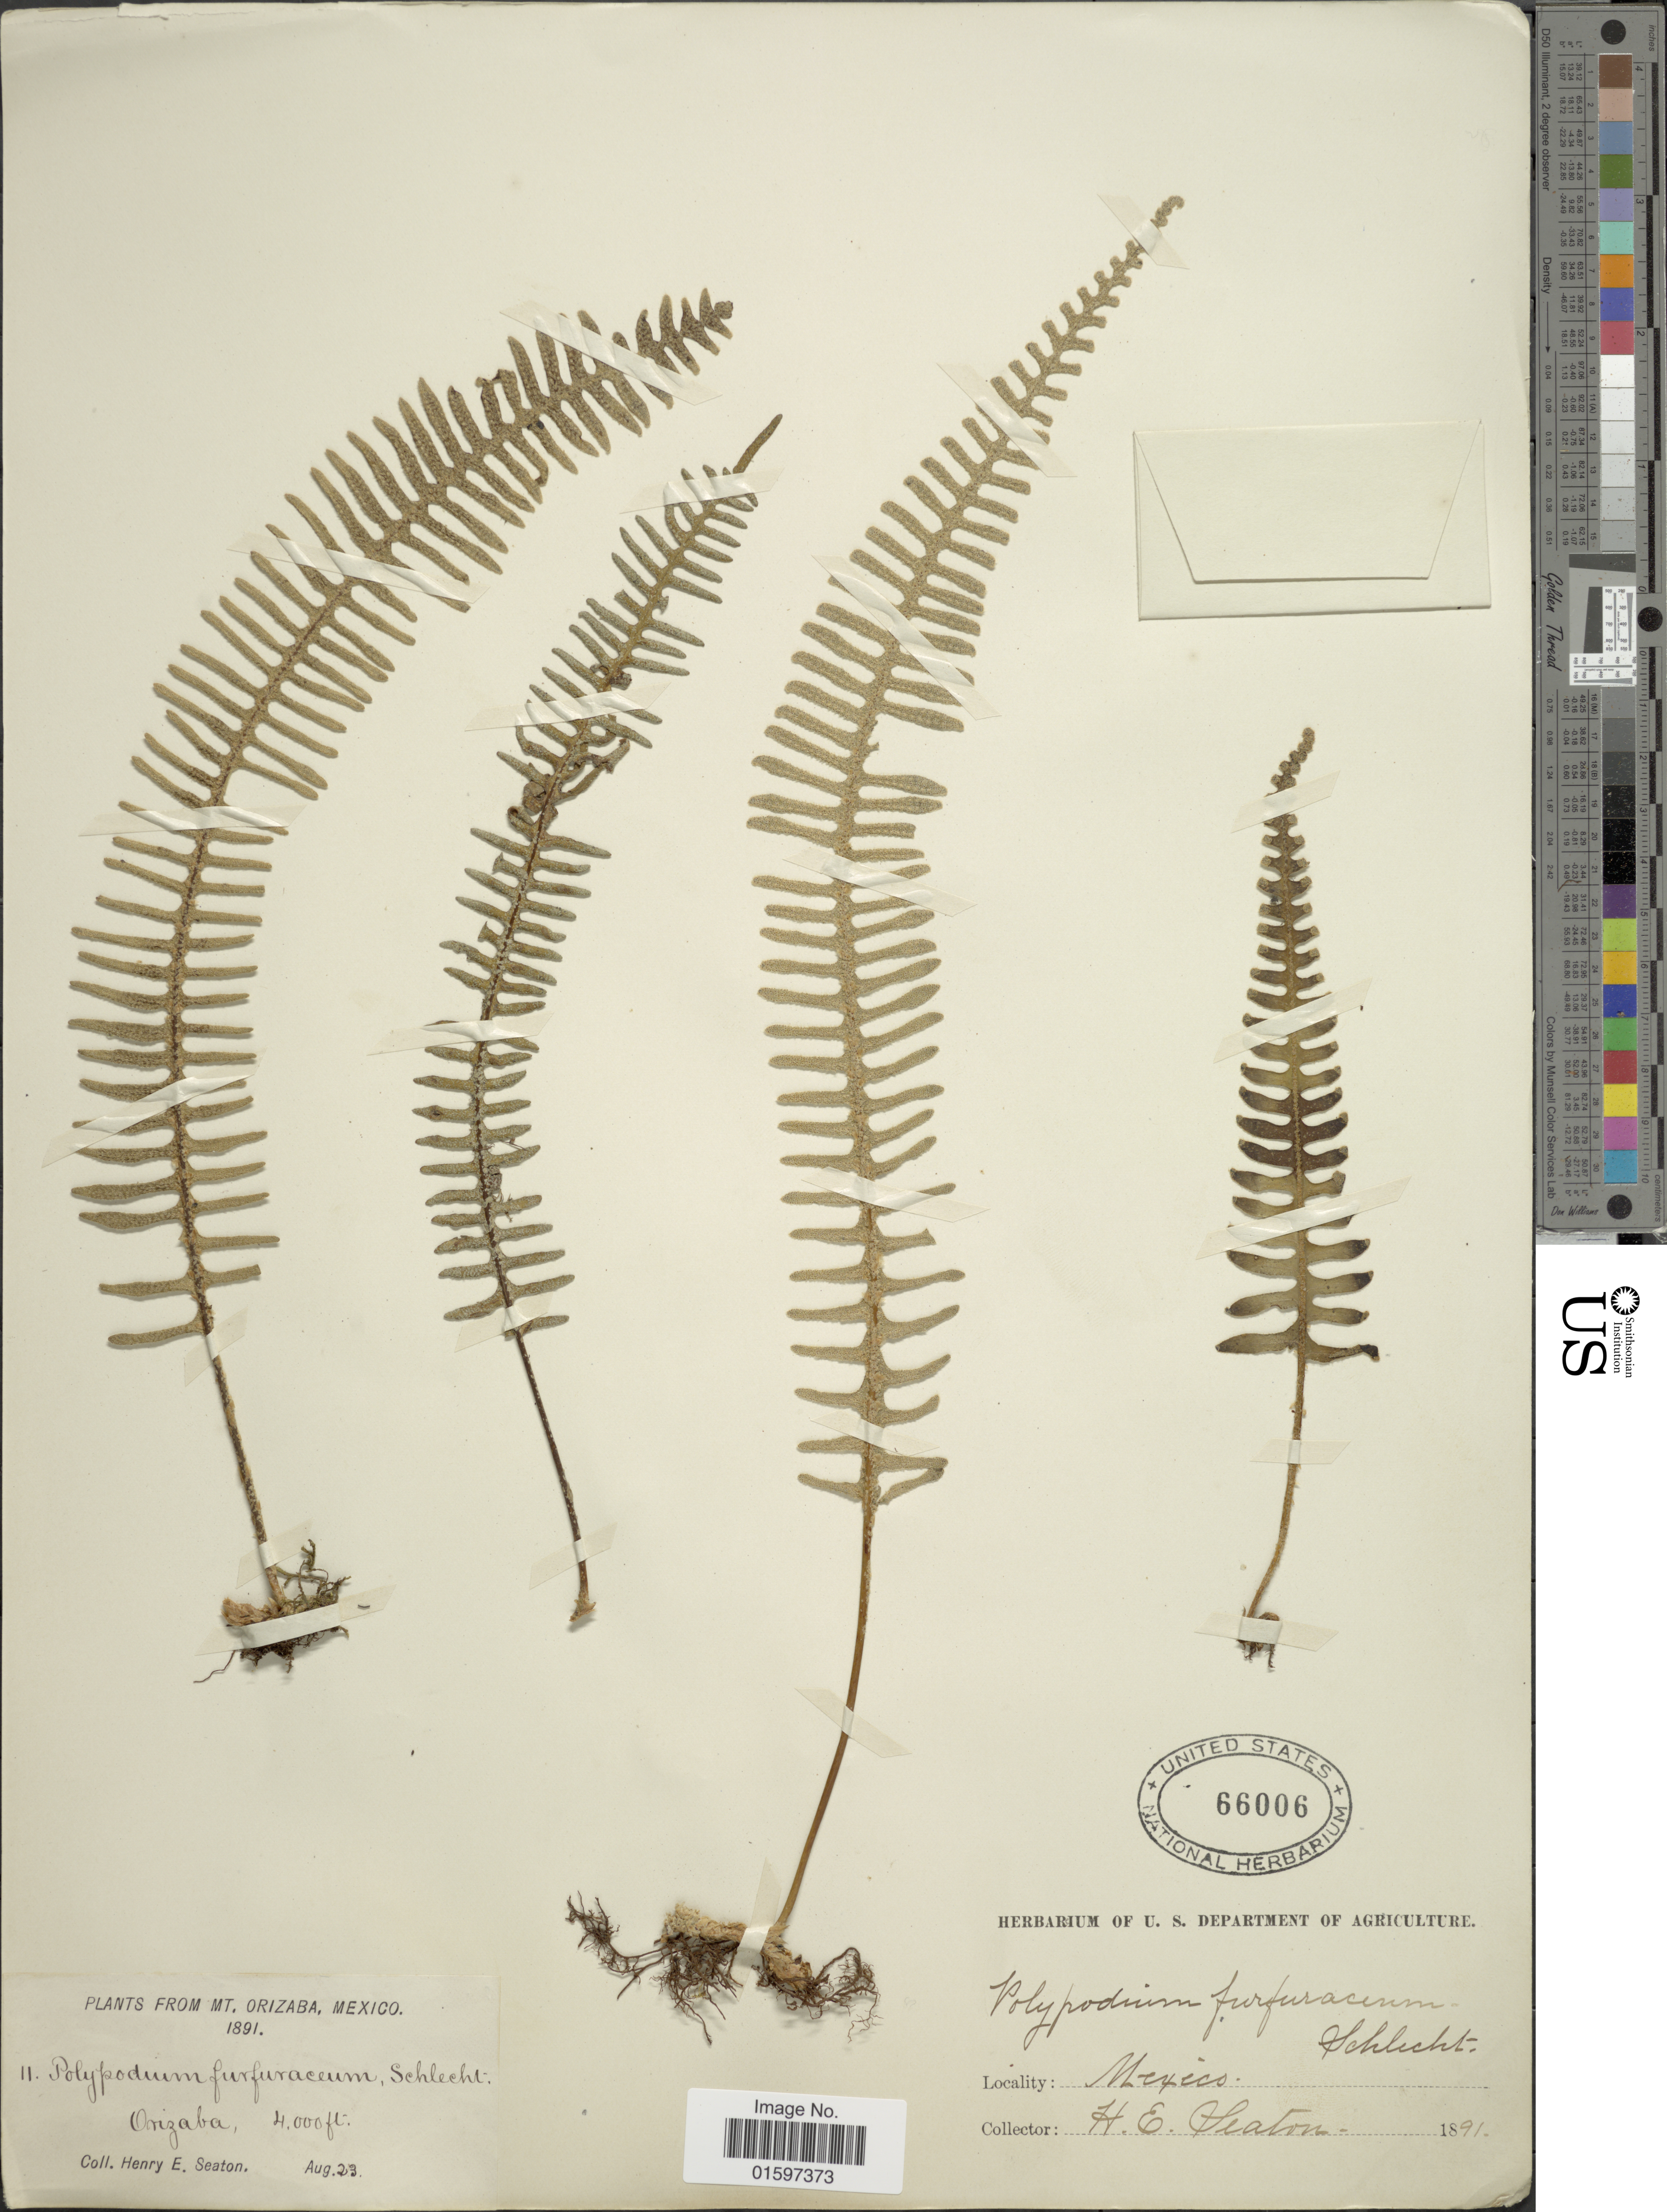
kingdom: Plantae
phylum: Tracheophyta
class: Polypodiopsida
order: Polypodiales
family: Polypodiaceae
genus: Pleopeltis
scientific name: Pleopeltis furfuracea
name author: (Schltdl. & Cham.) A.R. Sm. & Tejero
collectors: H. Seaton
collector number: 2?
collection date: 1891-08-23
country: Mexico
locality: Mt. Orizaba, Mexico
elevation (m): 1219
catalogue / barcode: US 66006